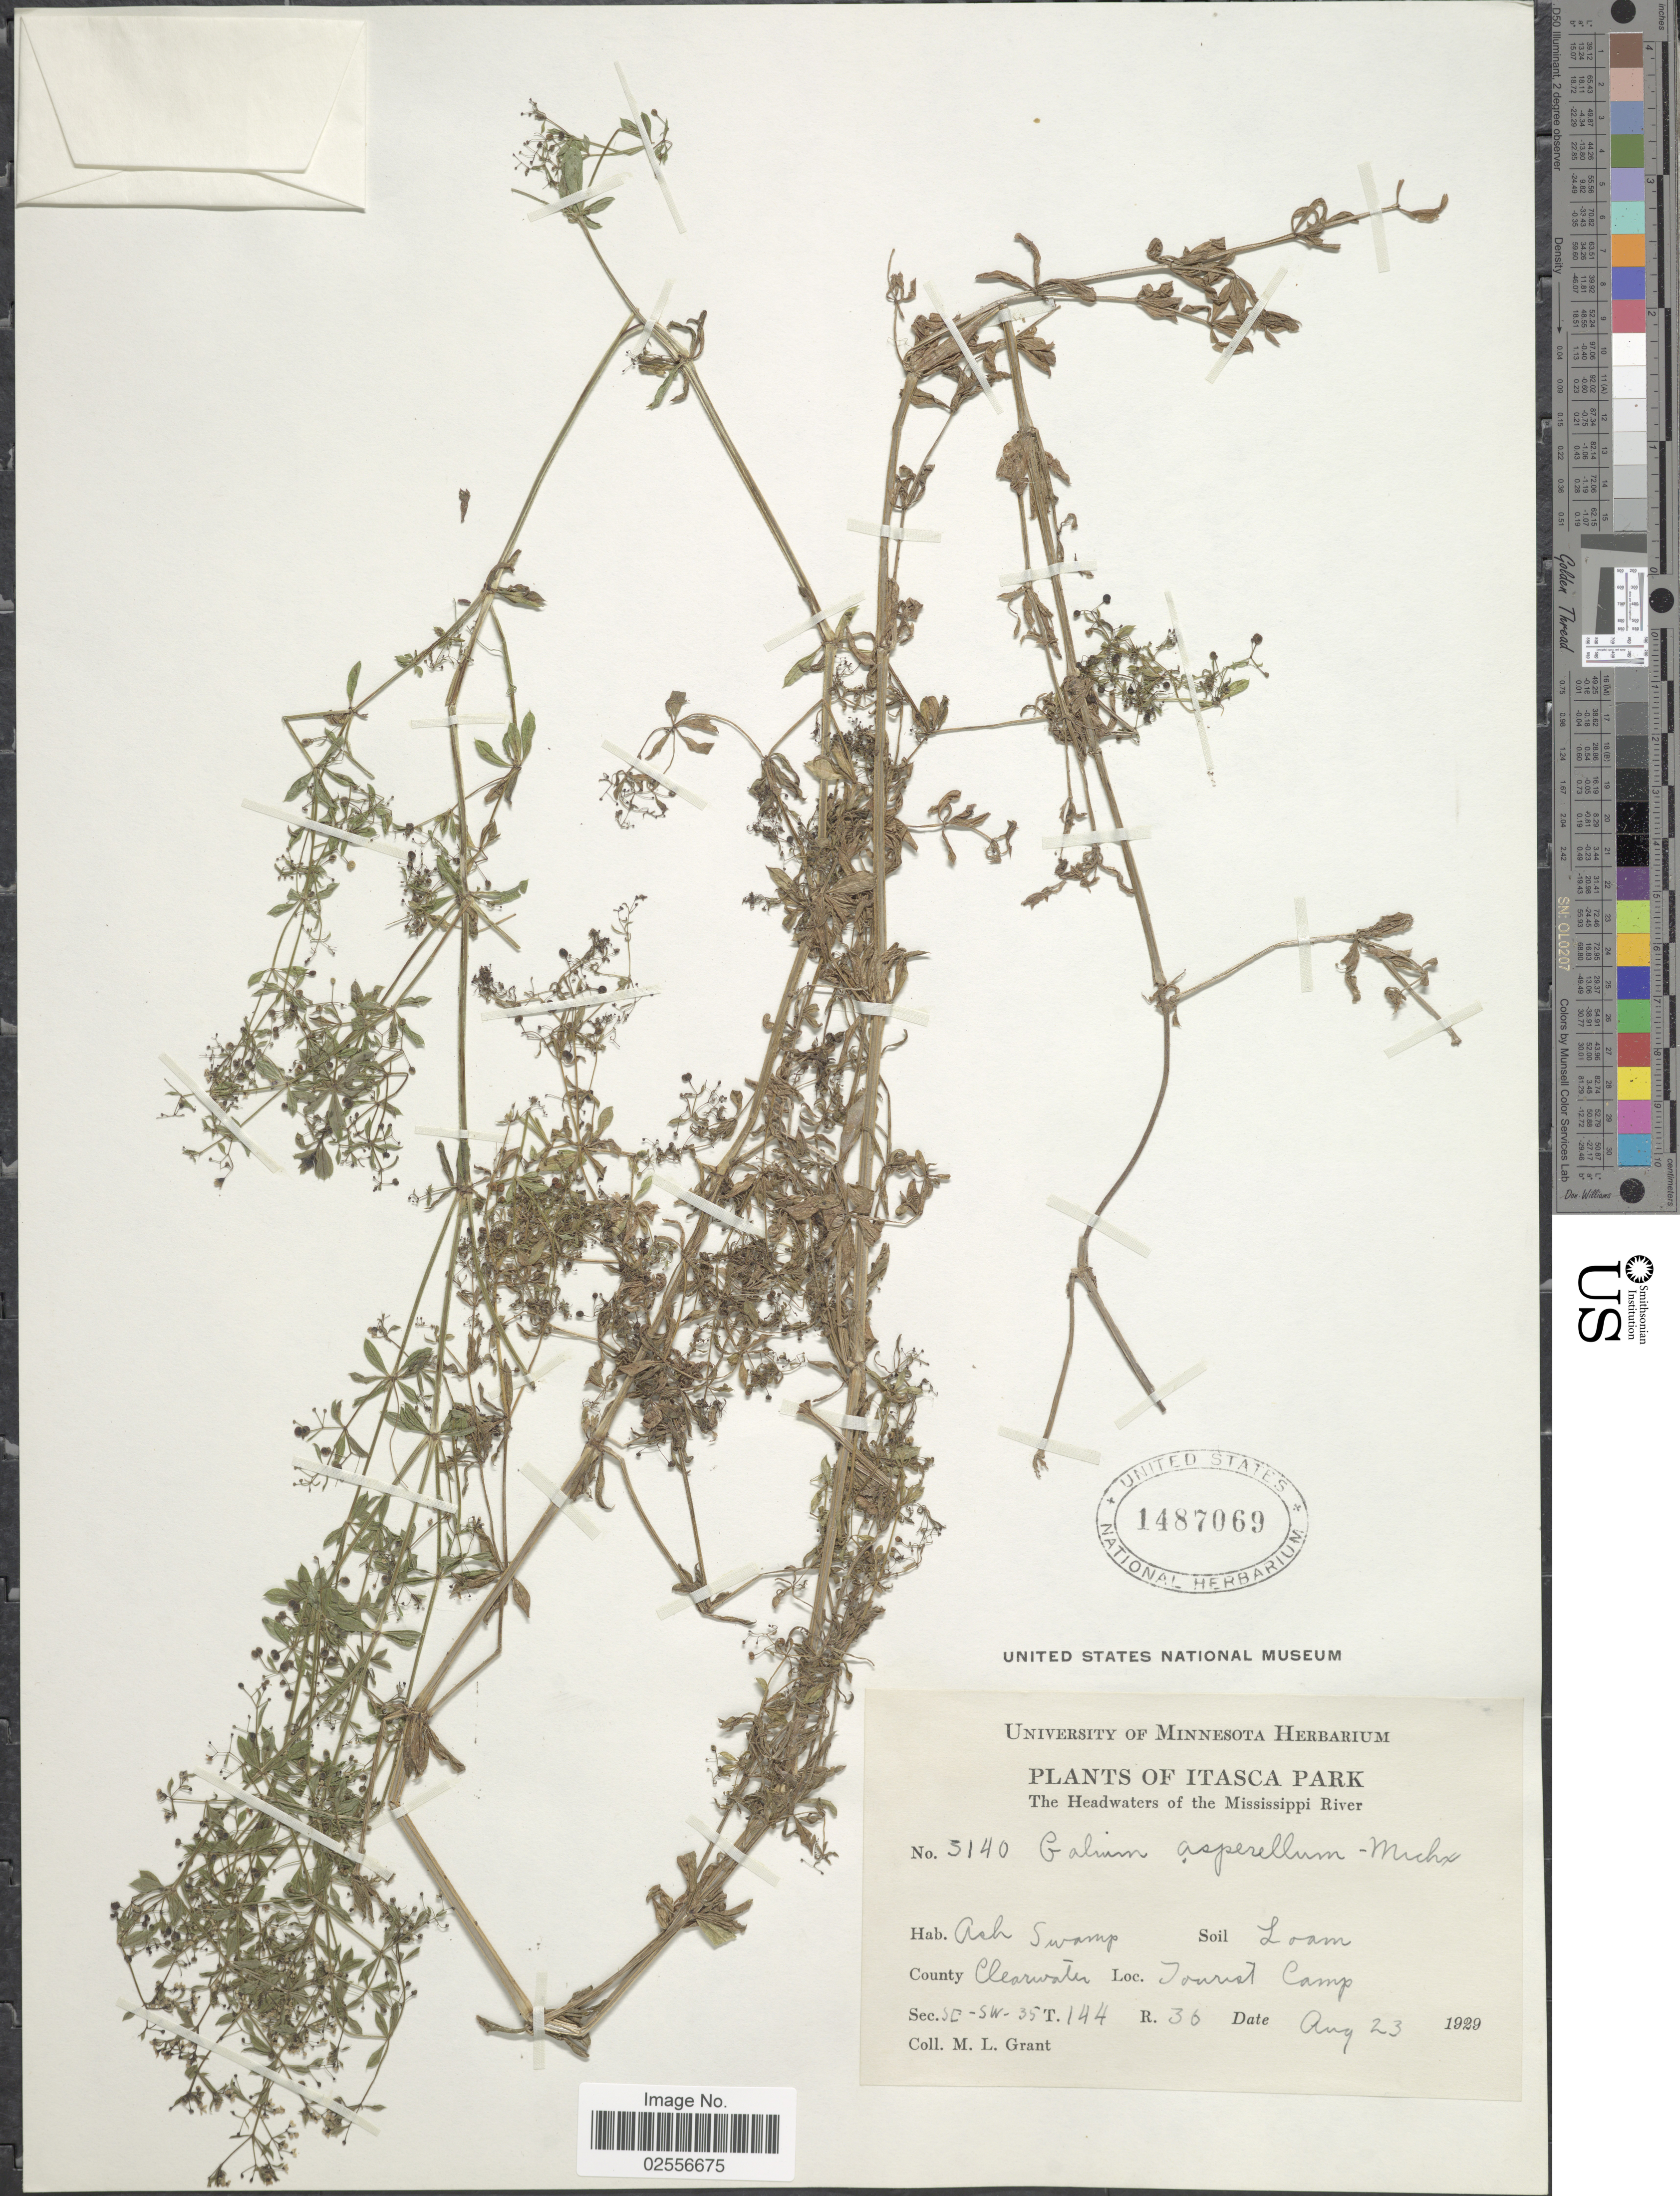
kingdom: Plantae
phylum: Tracheophyta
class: Magnoliopsida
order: Gentianales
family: Rubiaceae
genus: Galium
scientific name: Galium asprellum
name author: Michx.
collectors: M. L. Grant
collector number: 3140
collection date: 1929-08-23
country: United States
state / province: Minnesota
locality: Itasca Park. The Headwaters of the Mississippi River. County: Clearwater. Tourist Camp. Sec. SC-SW-35. T. 144. R.36.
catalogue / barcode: US 1487069